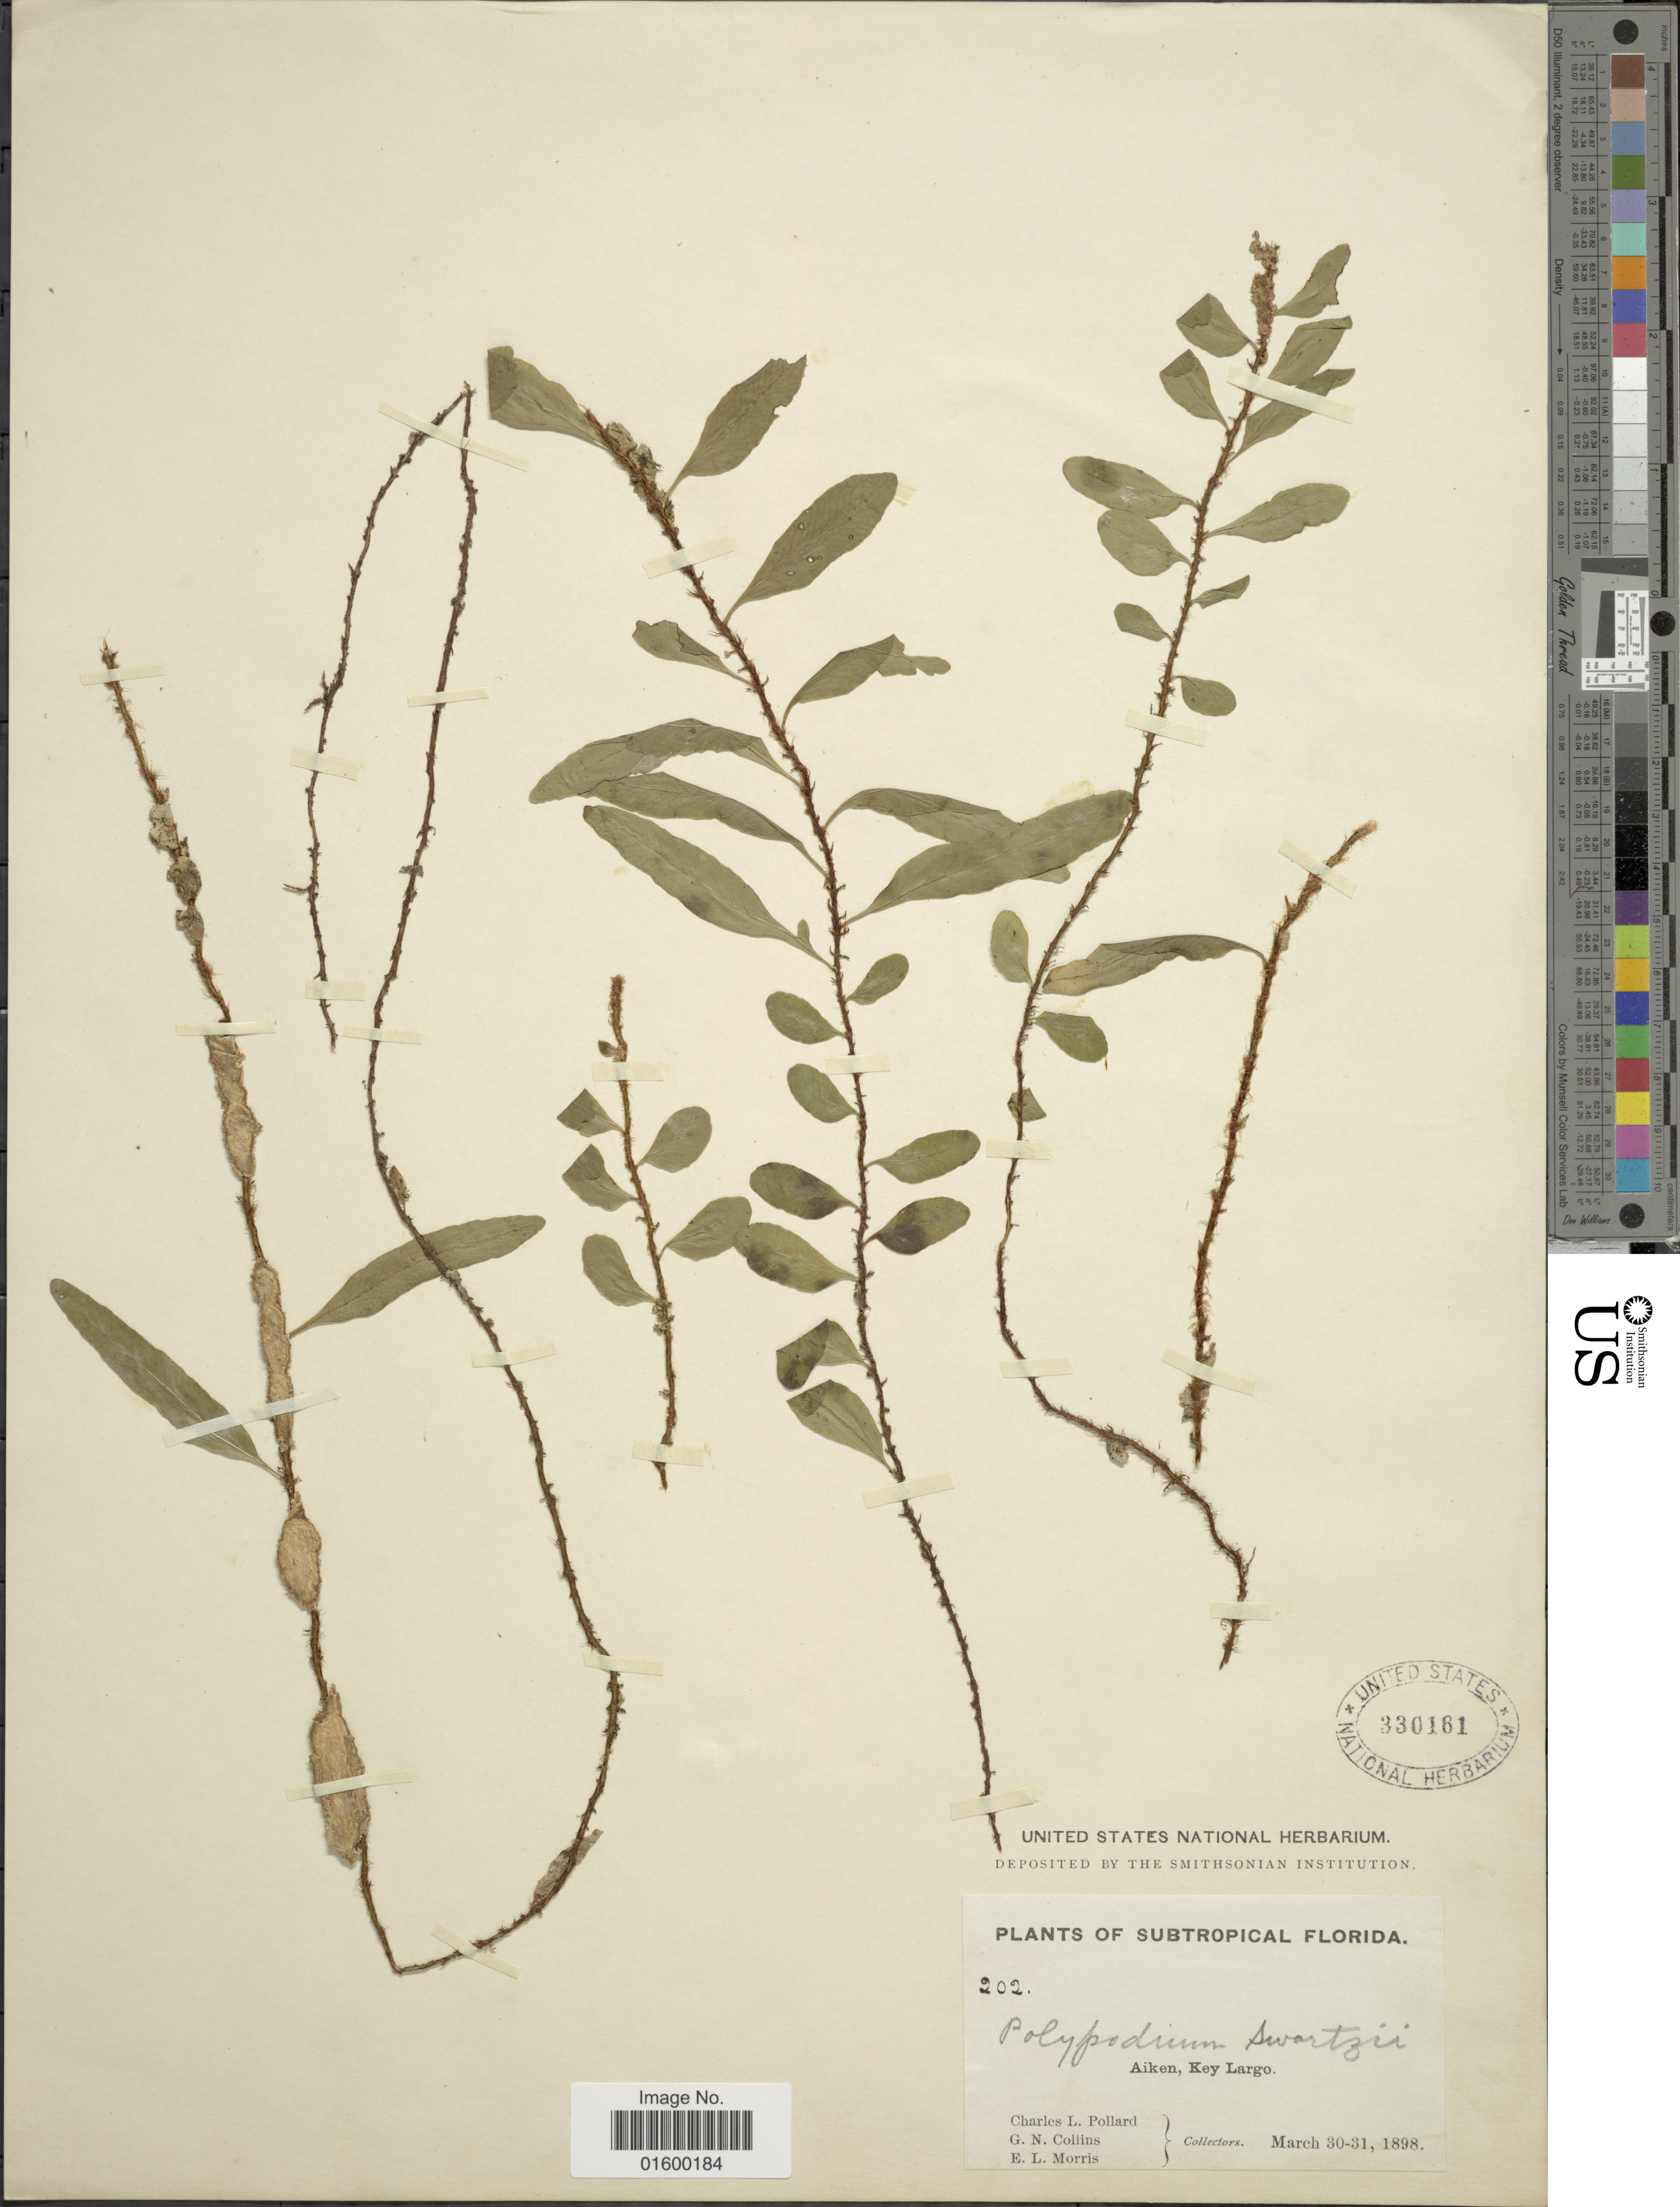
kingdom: Plantae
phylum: Tracheophyta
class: Polypodiopsida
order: Polypodiales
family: Polypodiaceae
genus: Microgramma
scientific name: Microgramma heterophylla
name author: (L.) Wherry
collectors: C. L. Pollard, G. Collins & E. Morris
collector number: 202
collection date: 1898-03-30/1898-03-31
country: United States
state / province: Florida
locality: Subtropical Florida, Aiken, Key Largo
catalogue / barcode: US 330161